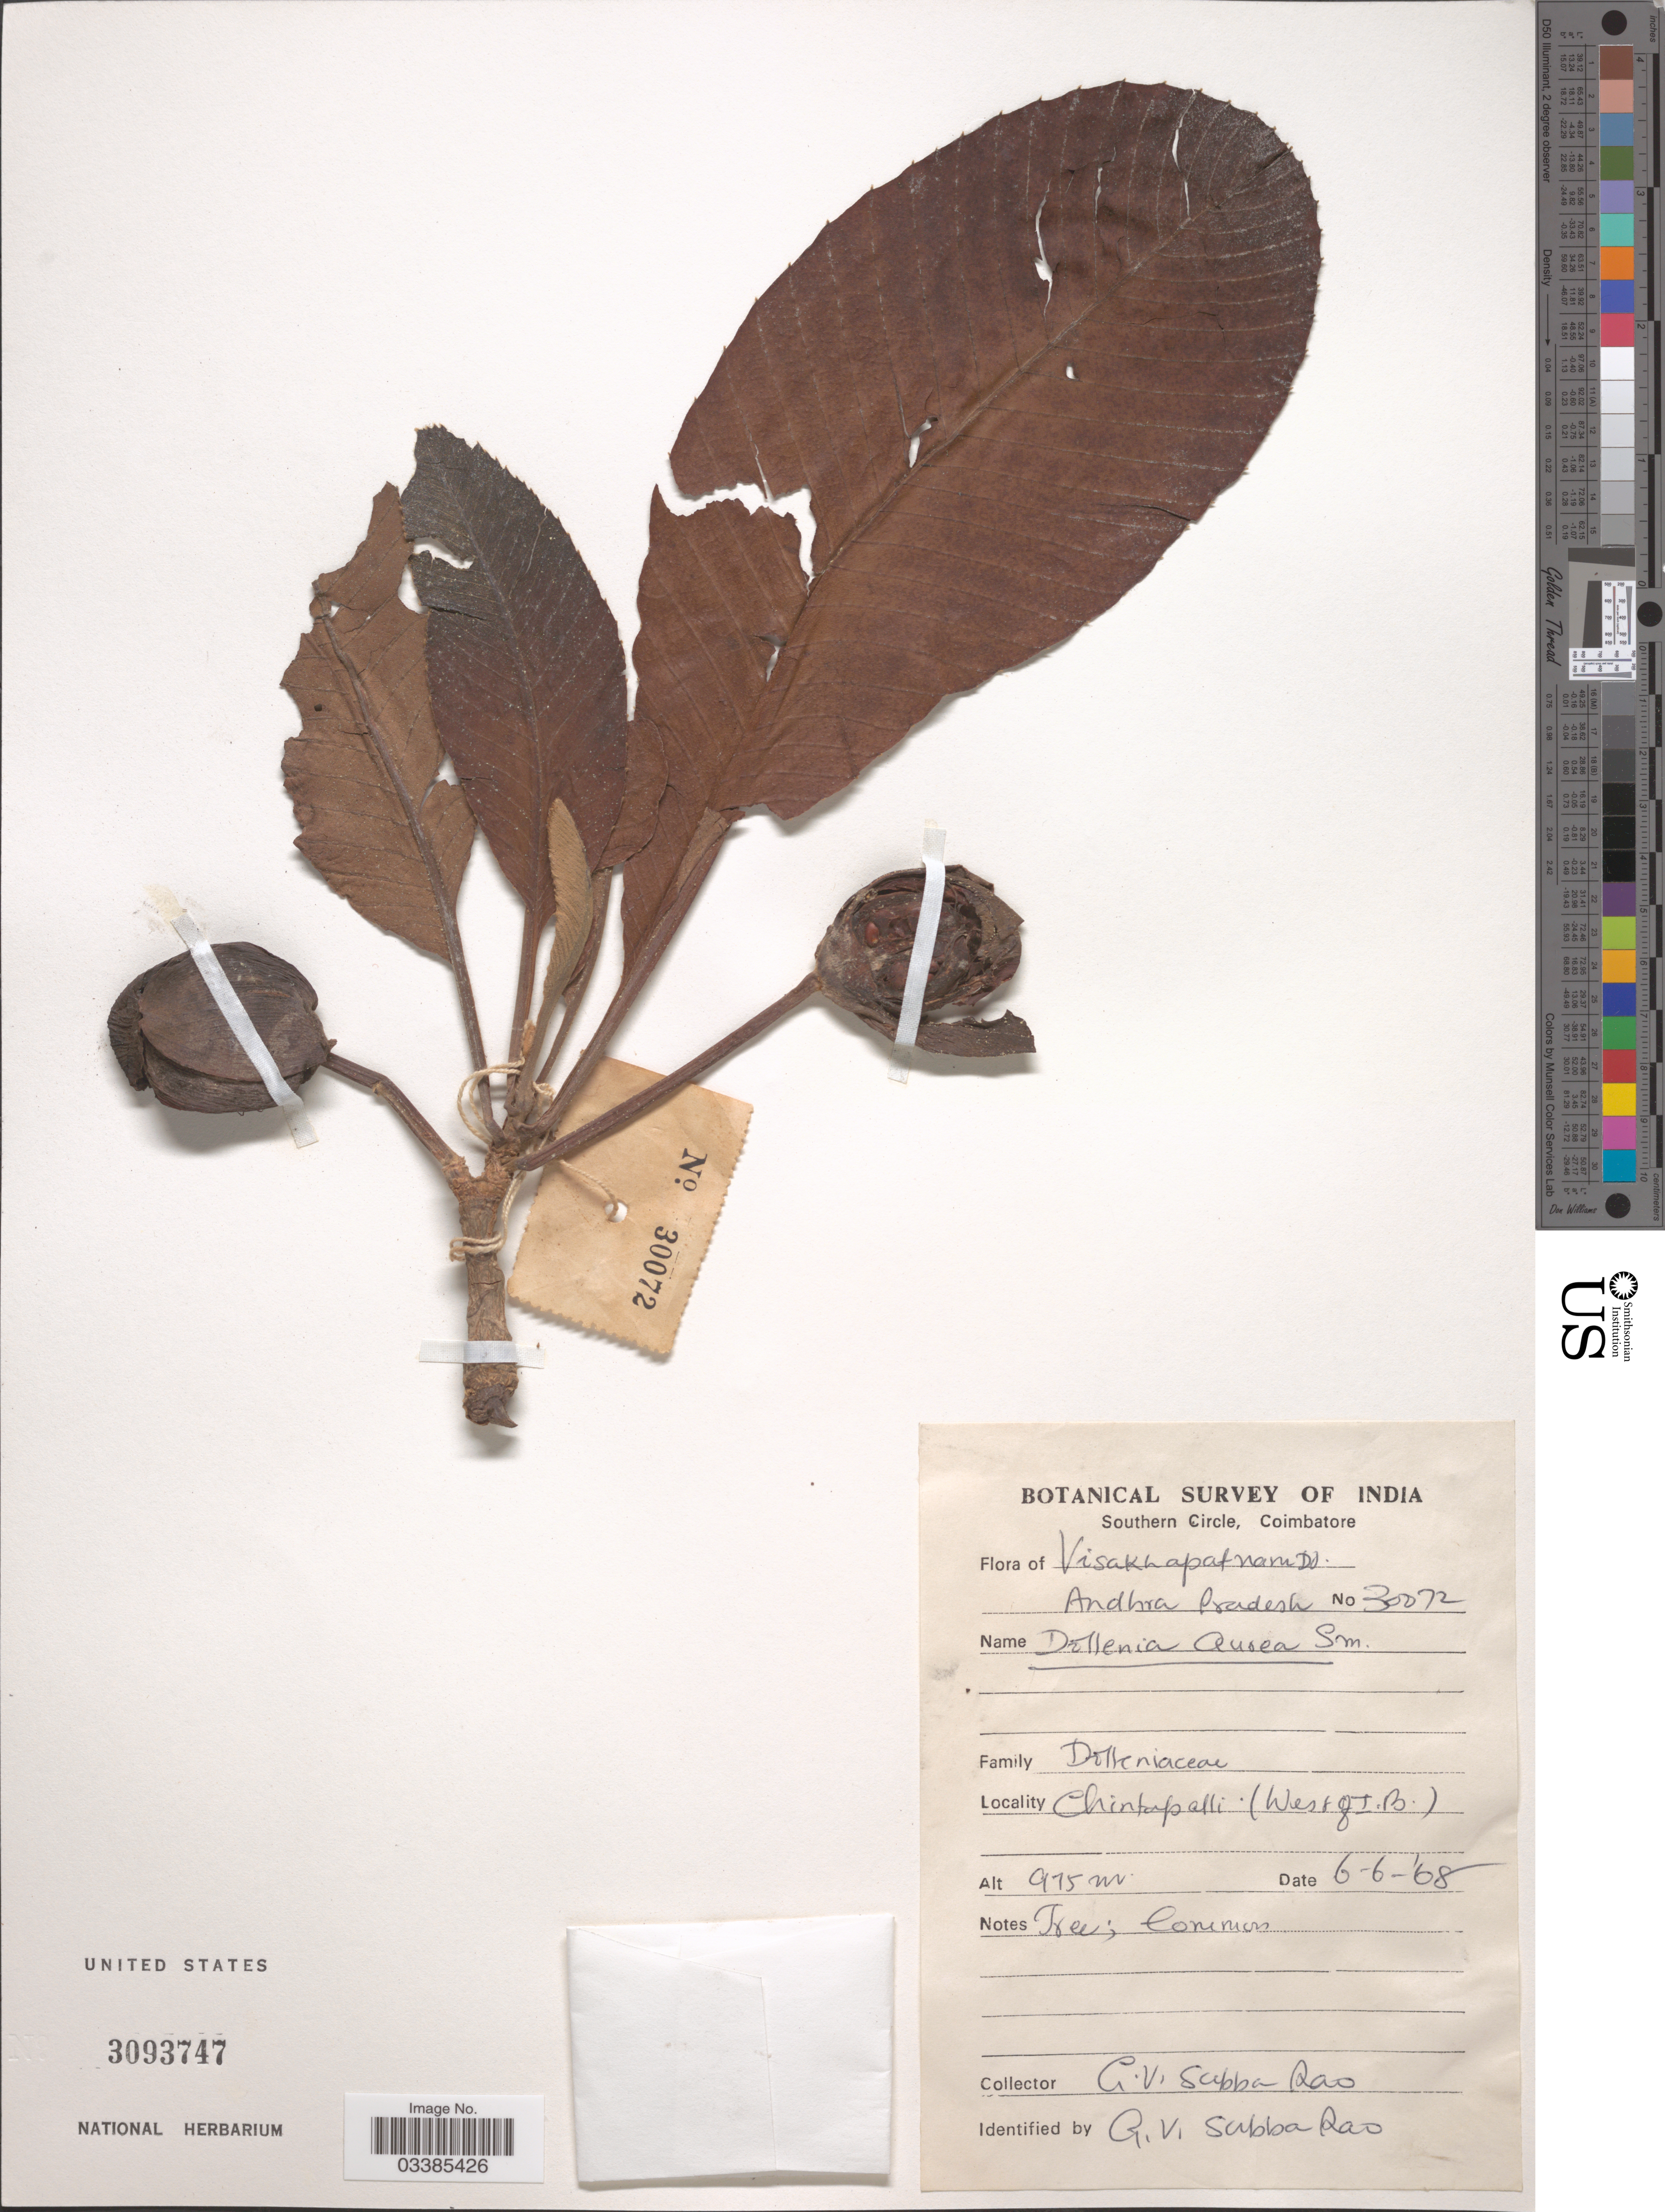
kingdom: Plantae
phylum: Tracheophyta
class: Magnoliopsida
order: Dilleniales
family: Dilleniaceae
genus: Dillenia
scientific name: Dillenia aurea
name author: Sm.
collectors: G. Subba Rao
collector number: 30072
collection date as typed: Transcribed d/m/y: 6/6/8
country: India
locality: Southern Circle, Coimbatore. Chintapalli. (West of I.B.).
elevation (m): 915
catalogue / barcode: US 3093747